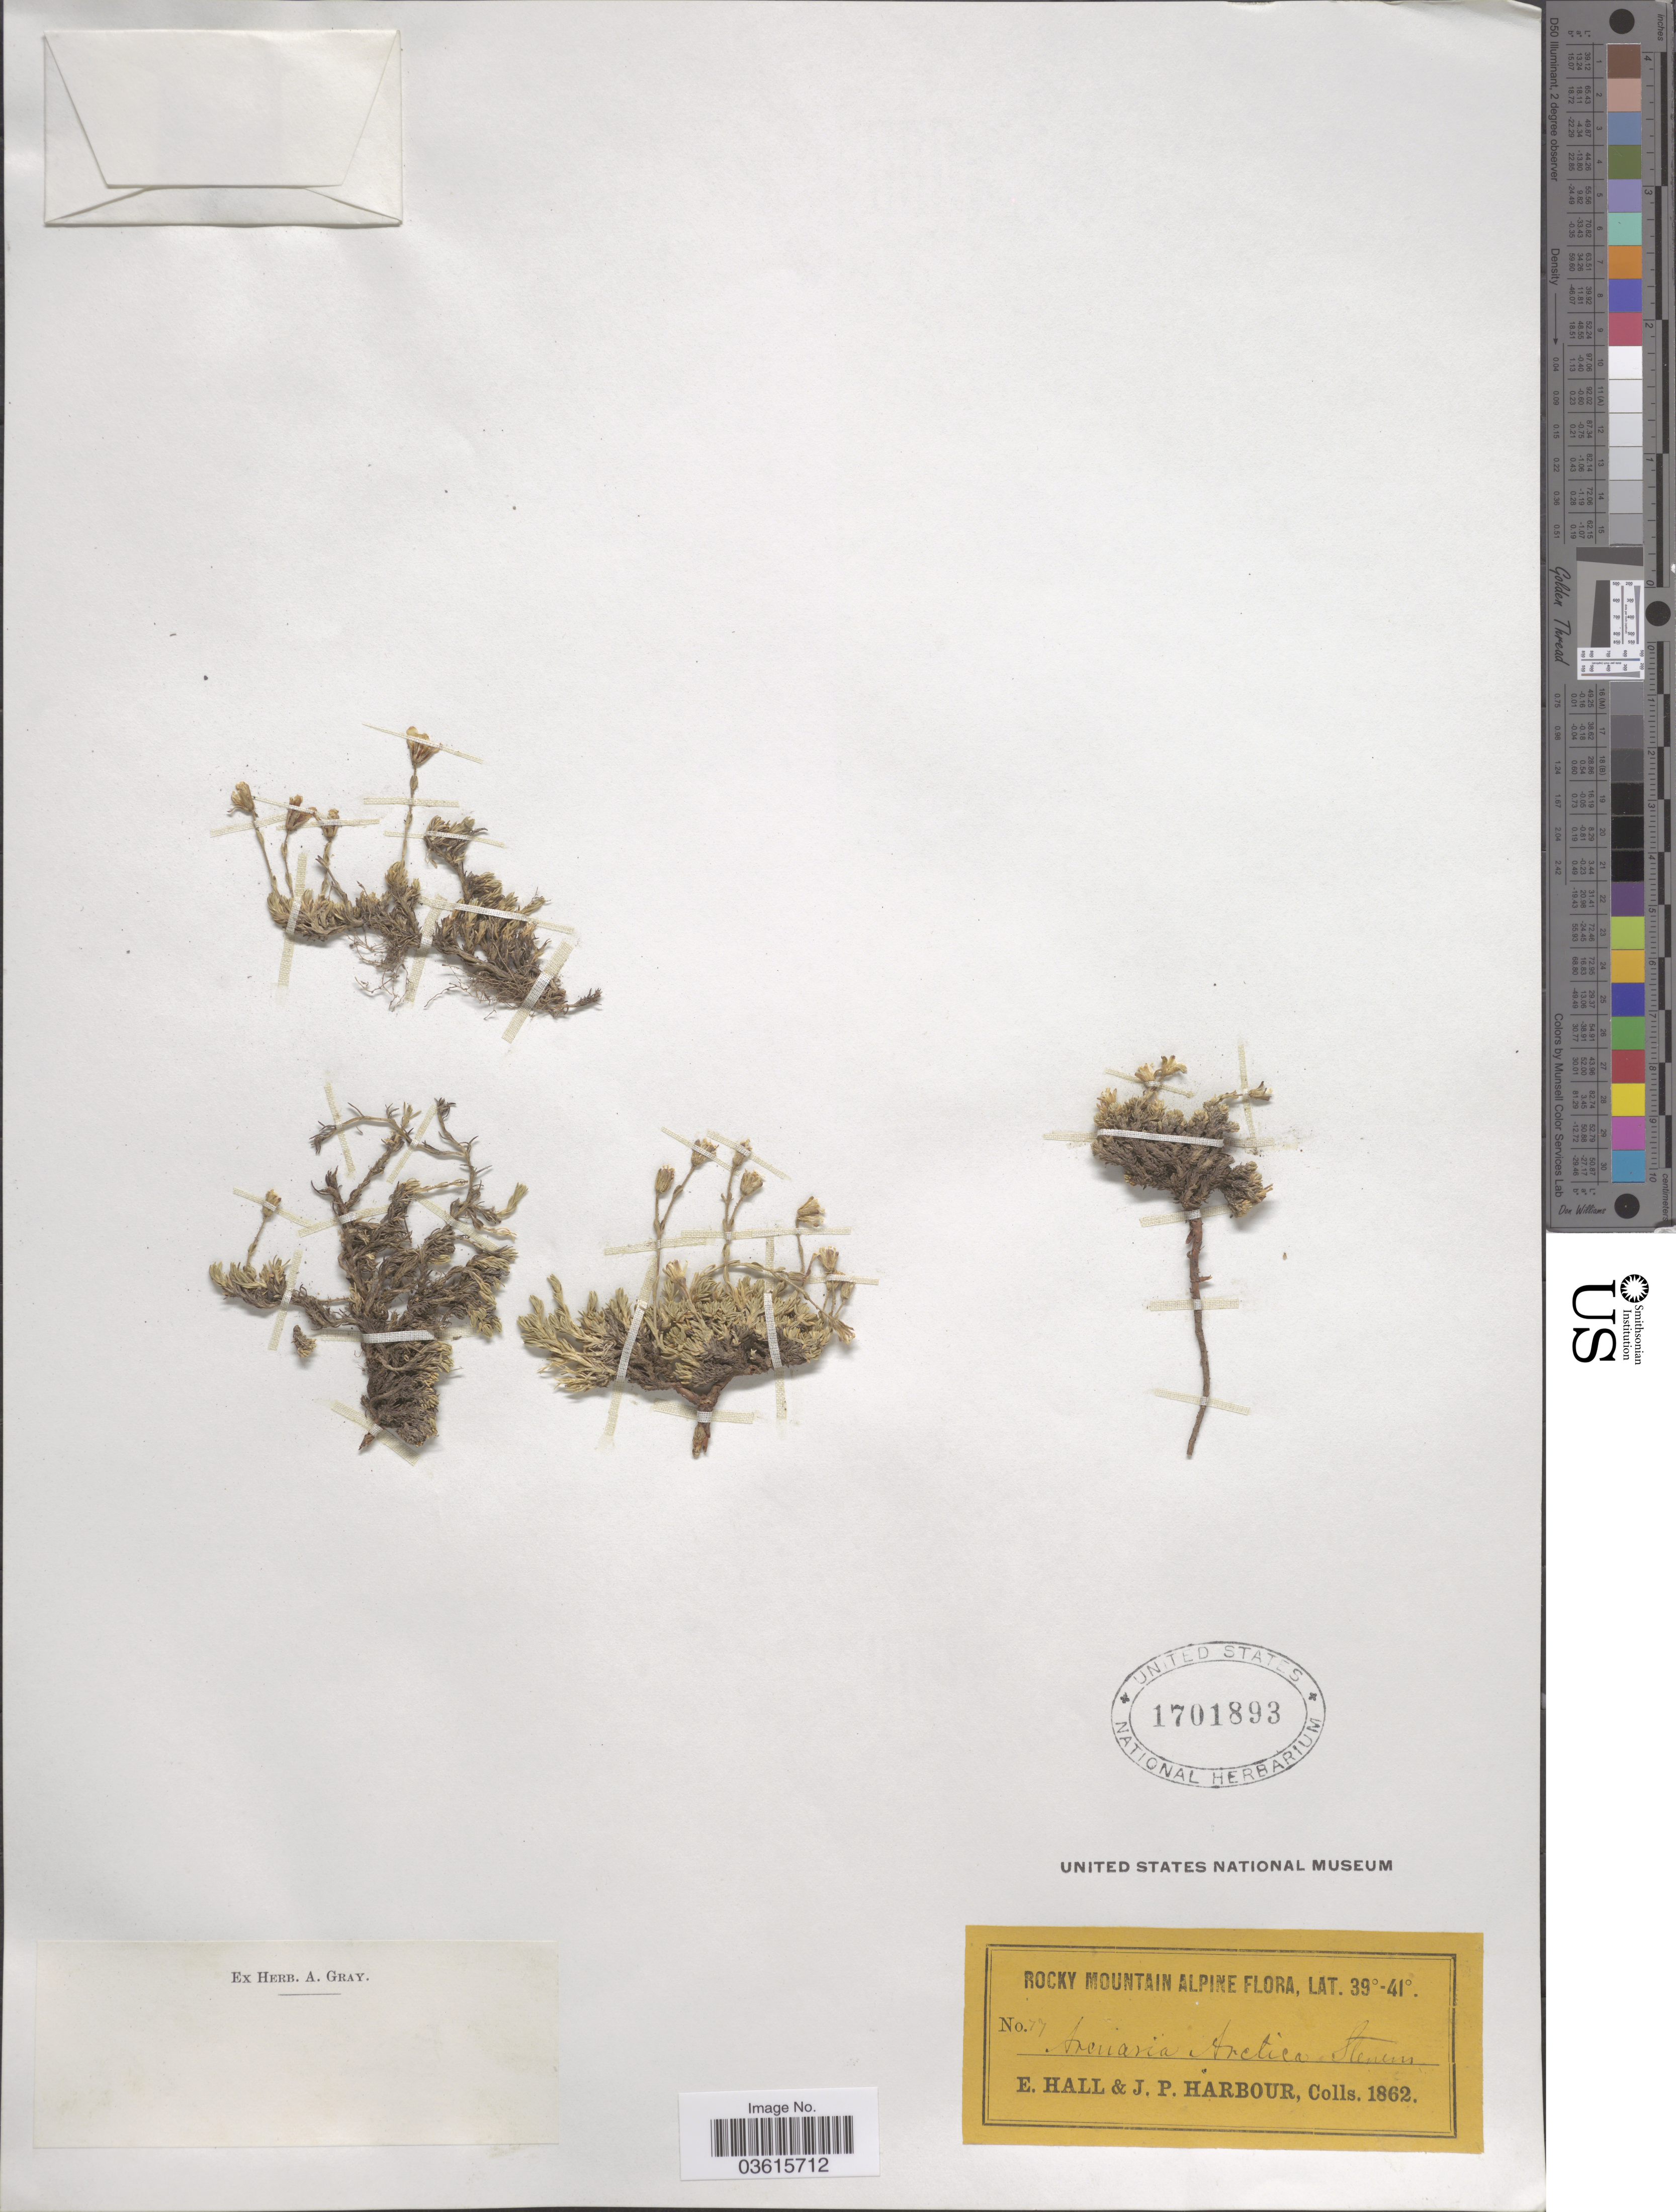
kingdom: Plantae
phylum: Tracheophyta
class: Magnoliopsida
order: Caryophyllales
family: Caryophyllaceae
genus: Cherleria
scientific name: Cherleria obtusiloba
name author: (Rydb.) A.J. Moore & Dillenb.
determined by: Strong, Mark T., (BOT), Smithsonian Institution - National Museum of Natural History (UNITED STATES)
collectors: E. Hall & J. Harbour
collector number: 77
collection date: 1862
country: United States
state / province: Colorado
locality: Rocky Mountain Alpine.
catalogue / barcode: US 1701893